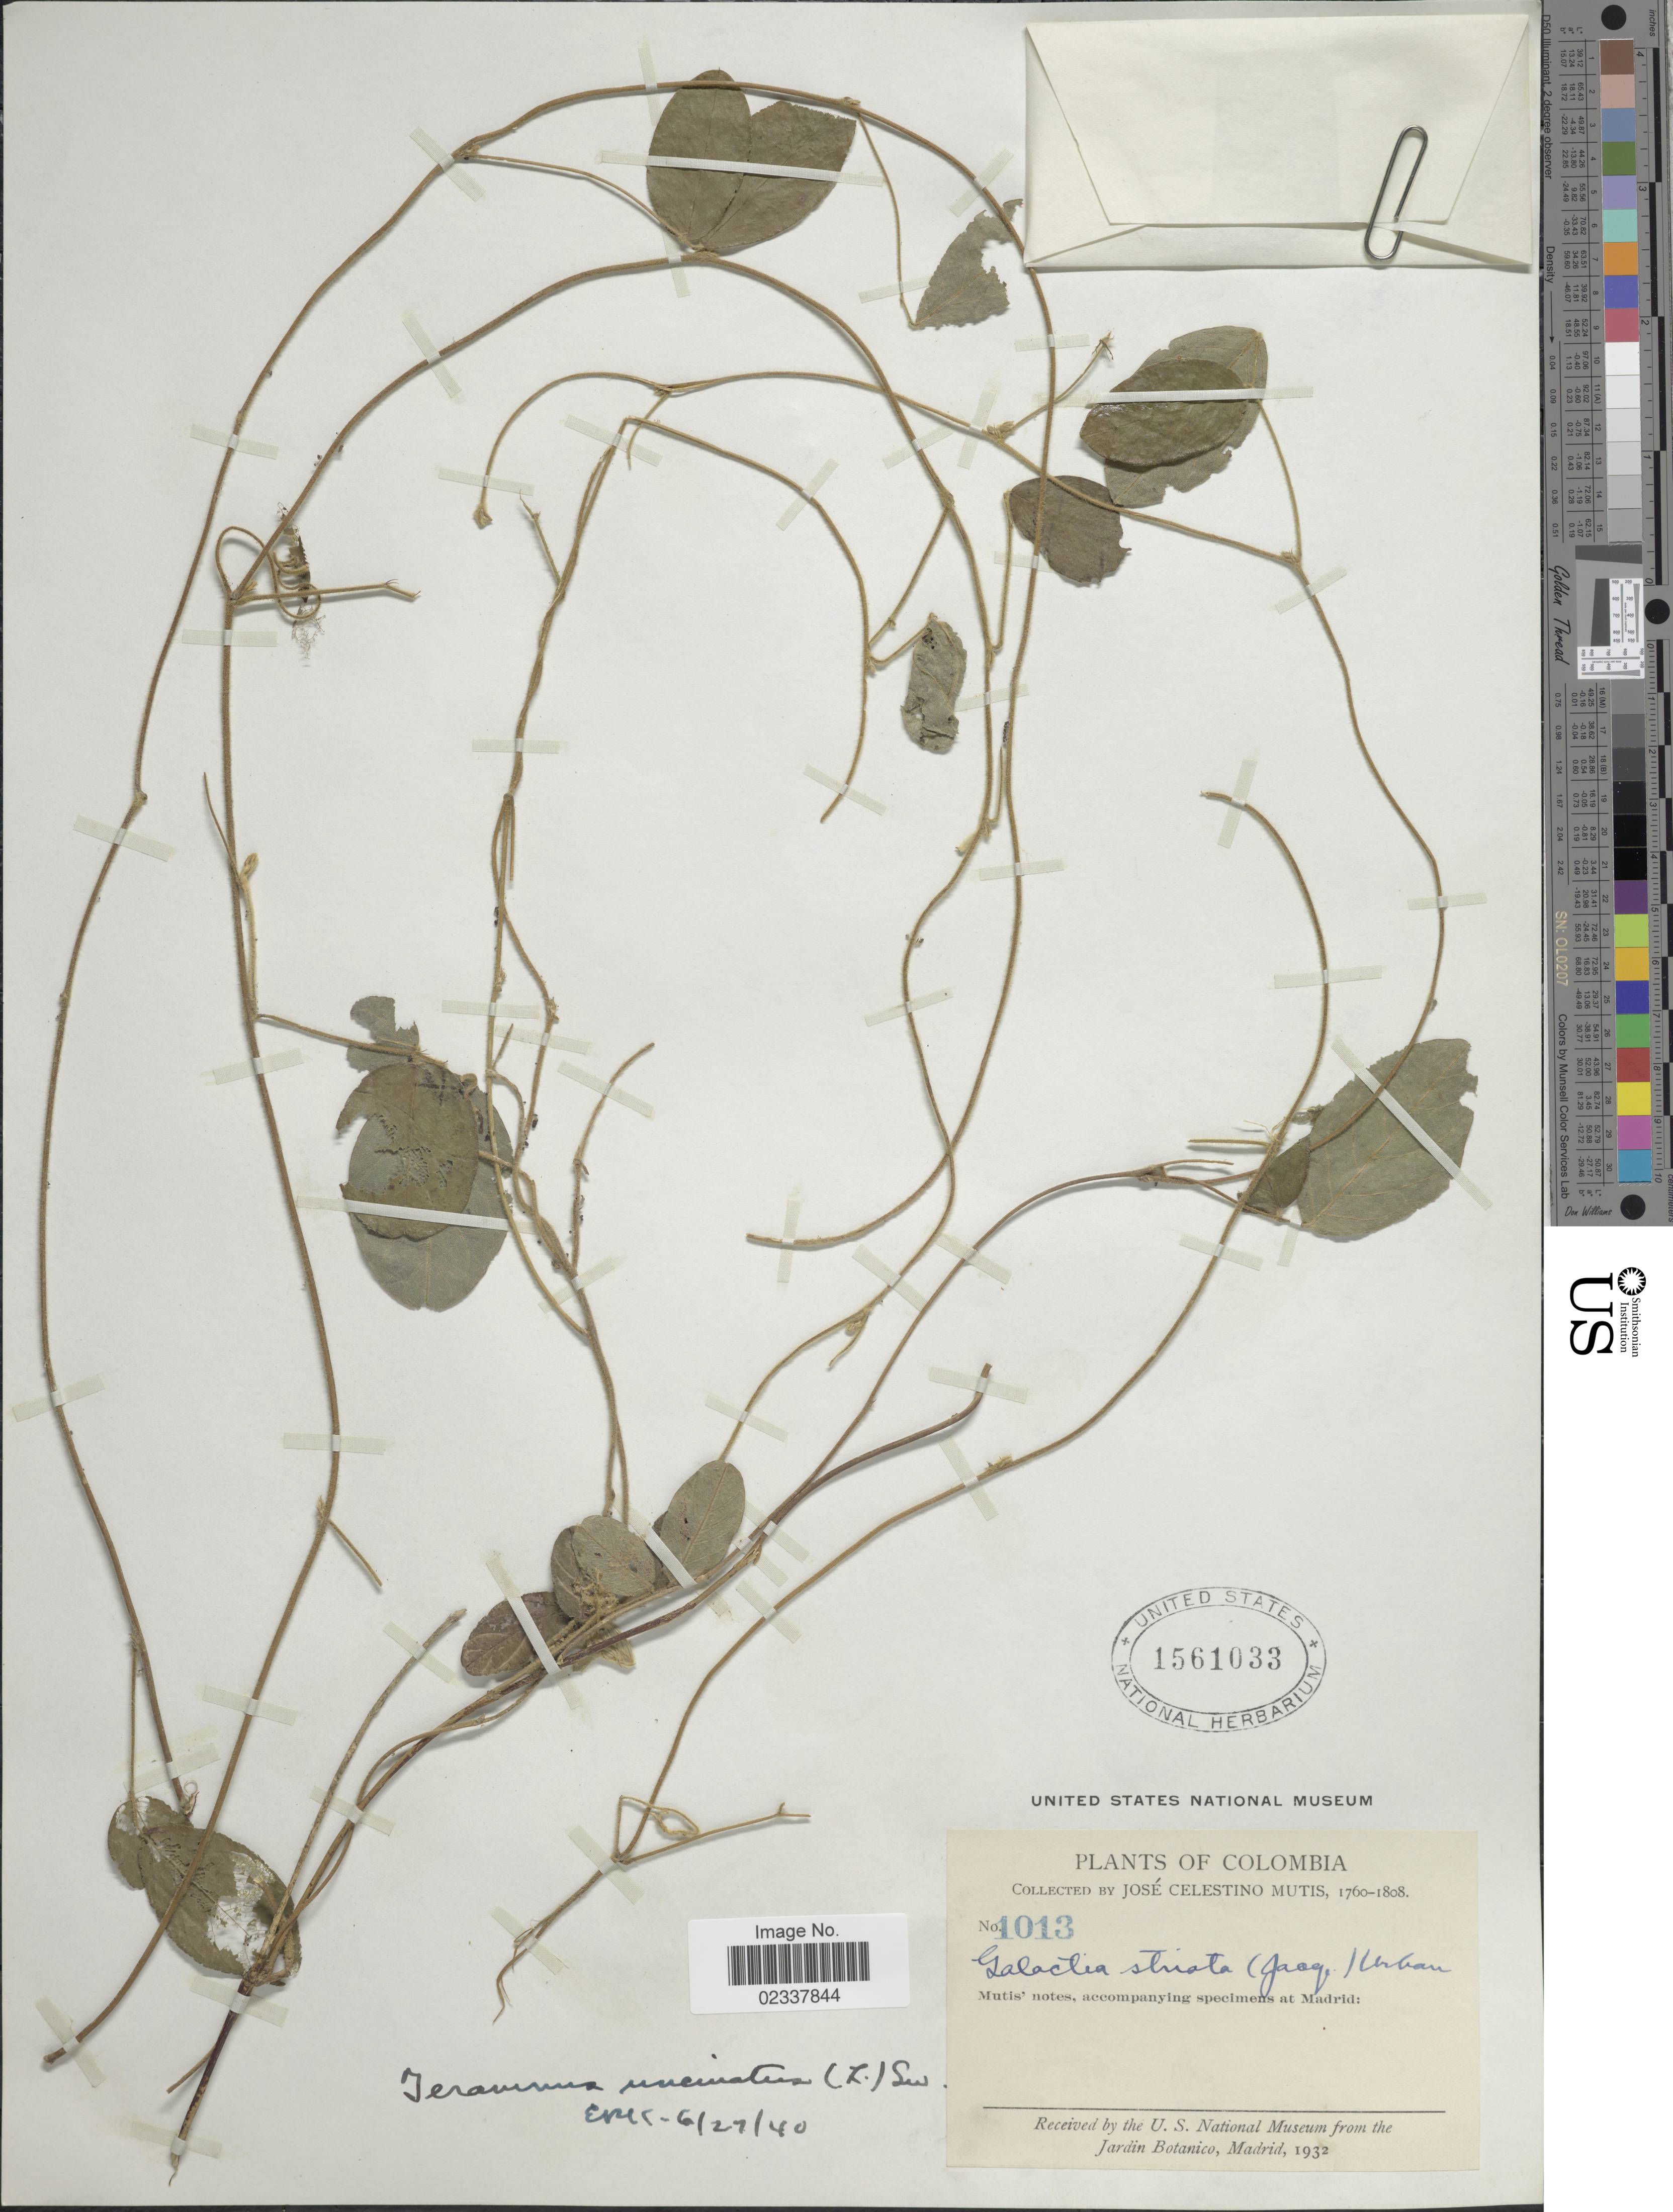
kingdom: Plantae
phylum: Tracheophyta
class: Magnoliopsida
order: Fabales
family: Fabaceae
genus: Teramnus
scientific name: Teramnus uncinatus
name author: (L.) Sw.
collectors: J. C. B. Mutis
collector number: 1013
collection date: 1760/1808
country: Colombia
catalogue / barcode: US 1561033